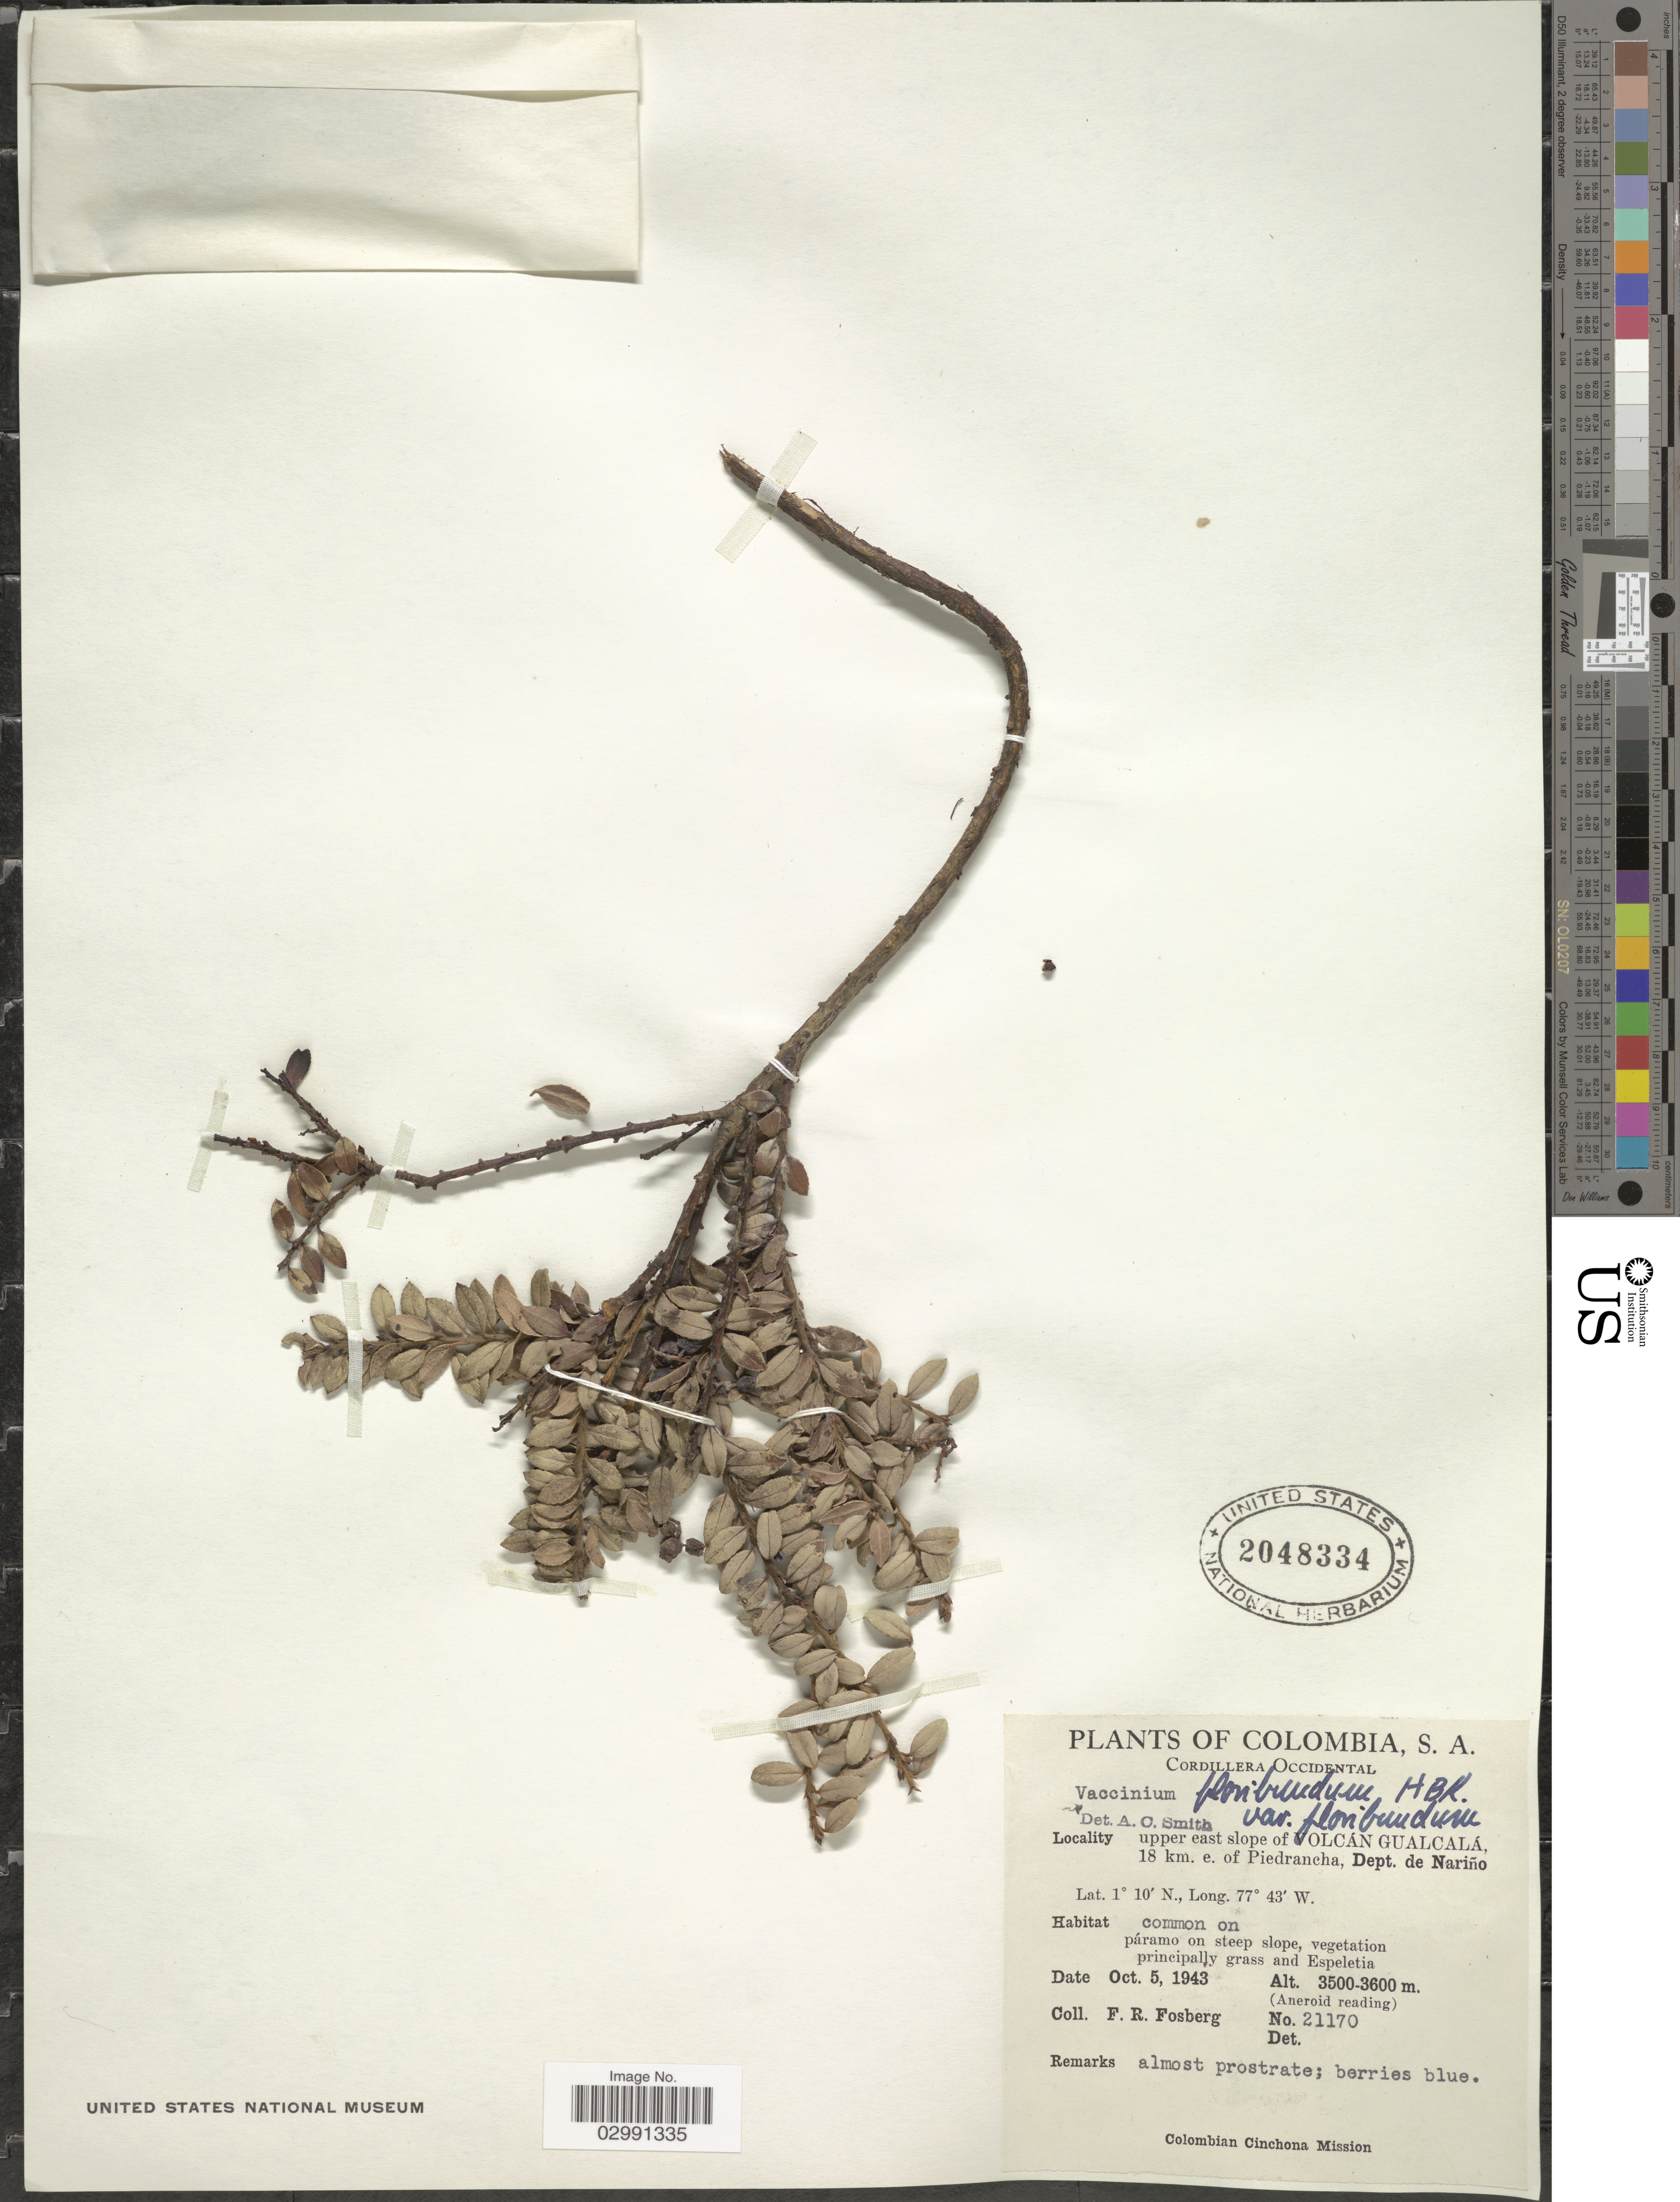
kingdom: Plantae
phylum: Tracheophyta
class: Magnoliopsida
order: Ericales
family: Ericaceae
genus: Vaccinium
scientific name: Vaccinium floribundum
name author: Kunth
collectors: F. R. Fosberg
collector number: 21170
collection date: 1943-10-05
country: Colombia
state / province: Nariño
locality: Cordillera Occidental. Upper east slope of Volcán Gualcalá, 18 km. e of Piedrancha, Dept. de Nariño.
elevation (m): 3500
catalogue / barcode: US 2048334